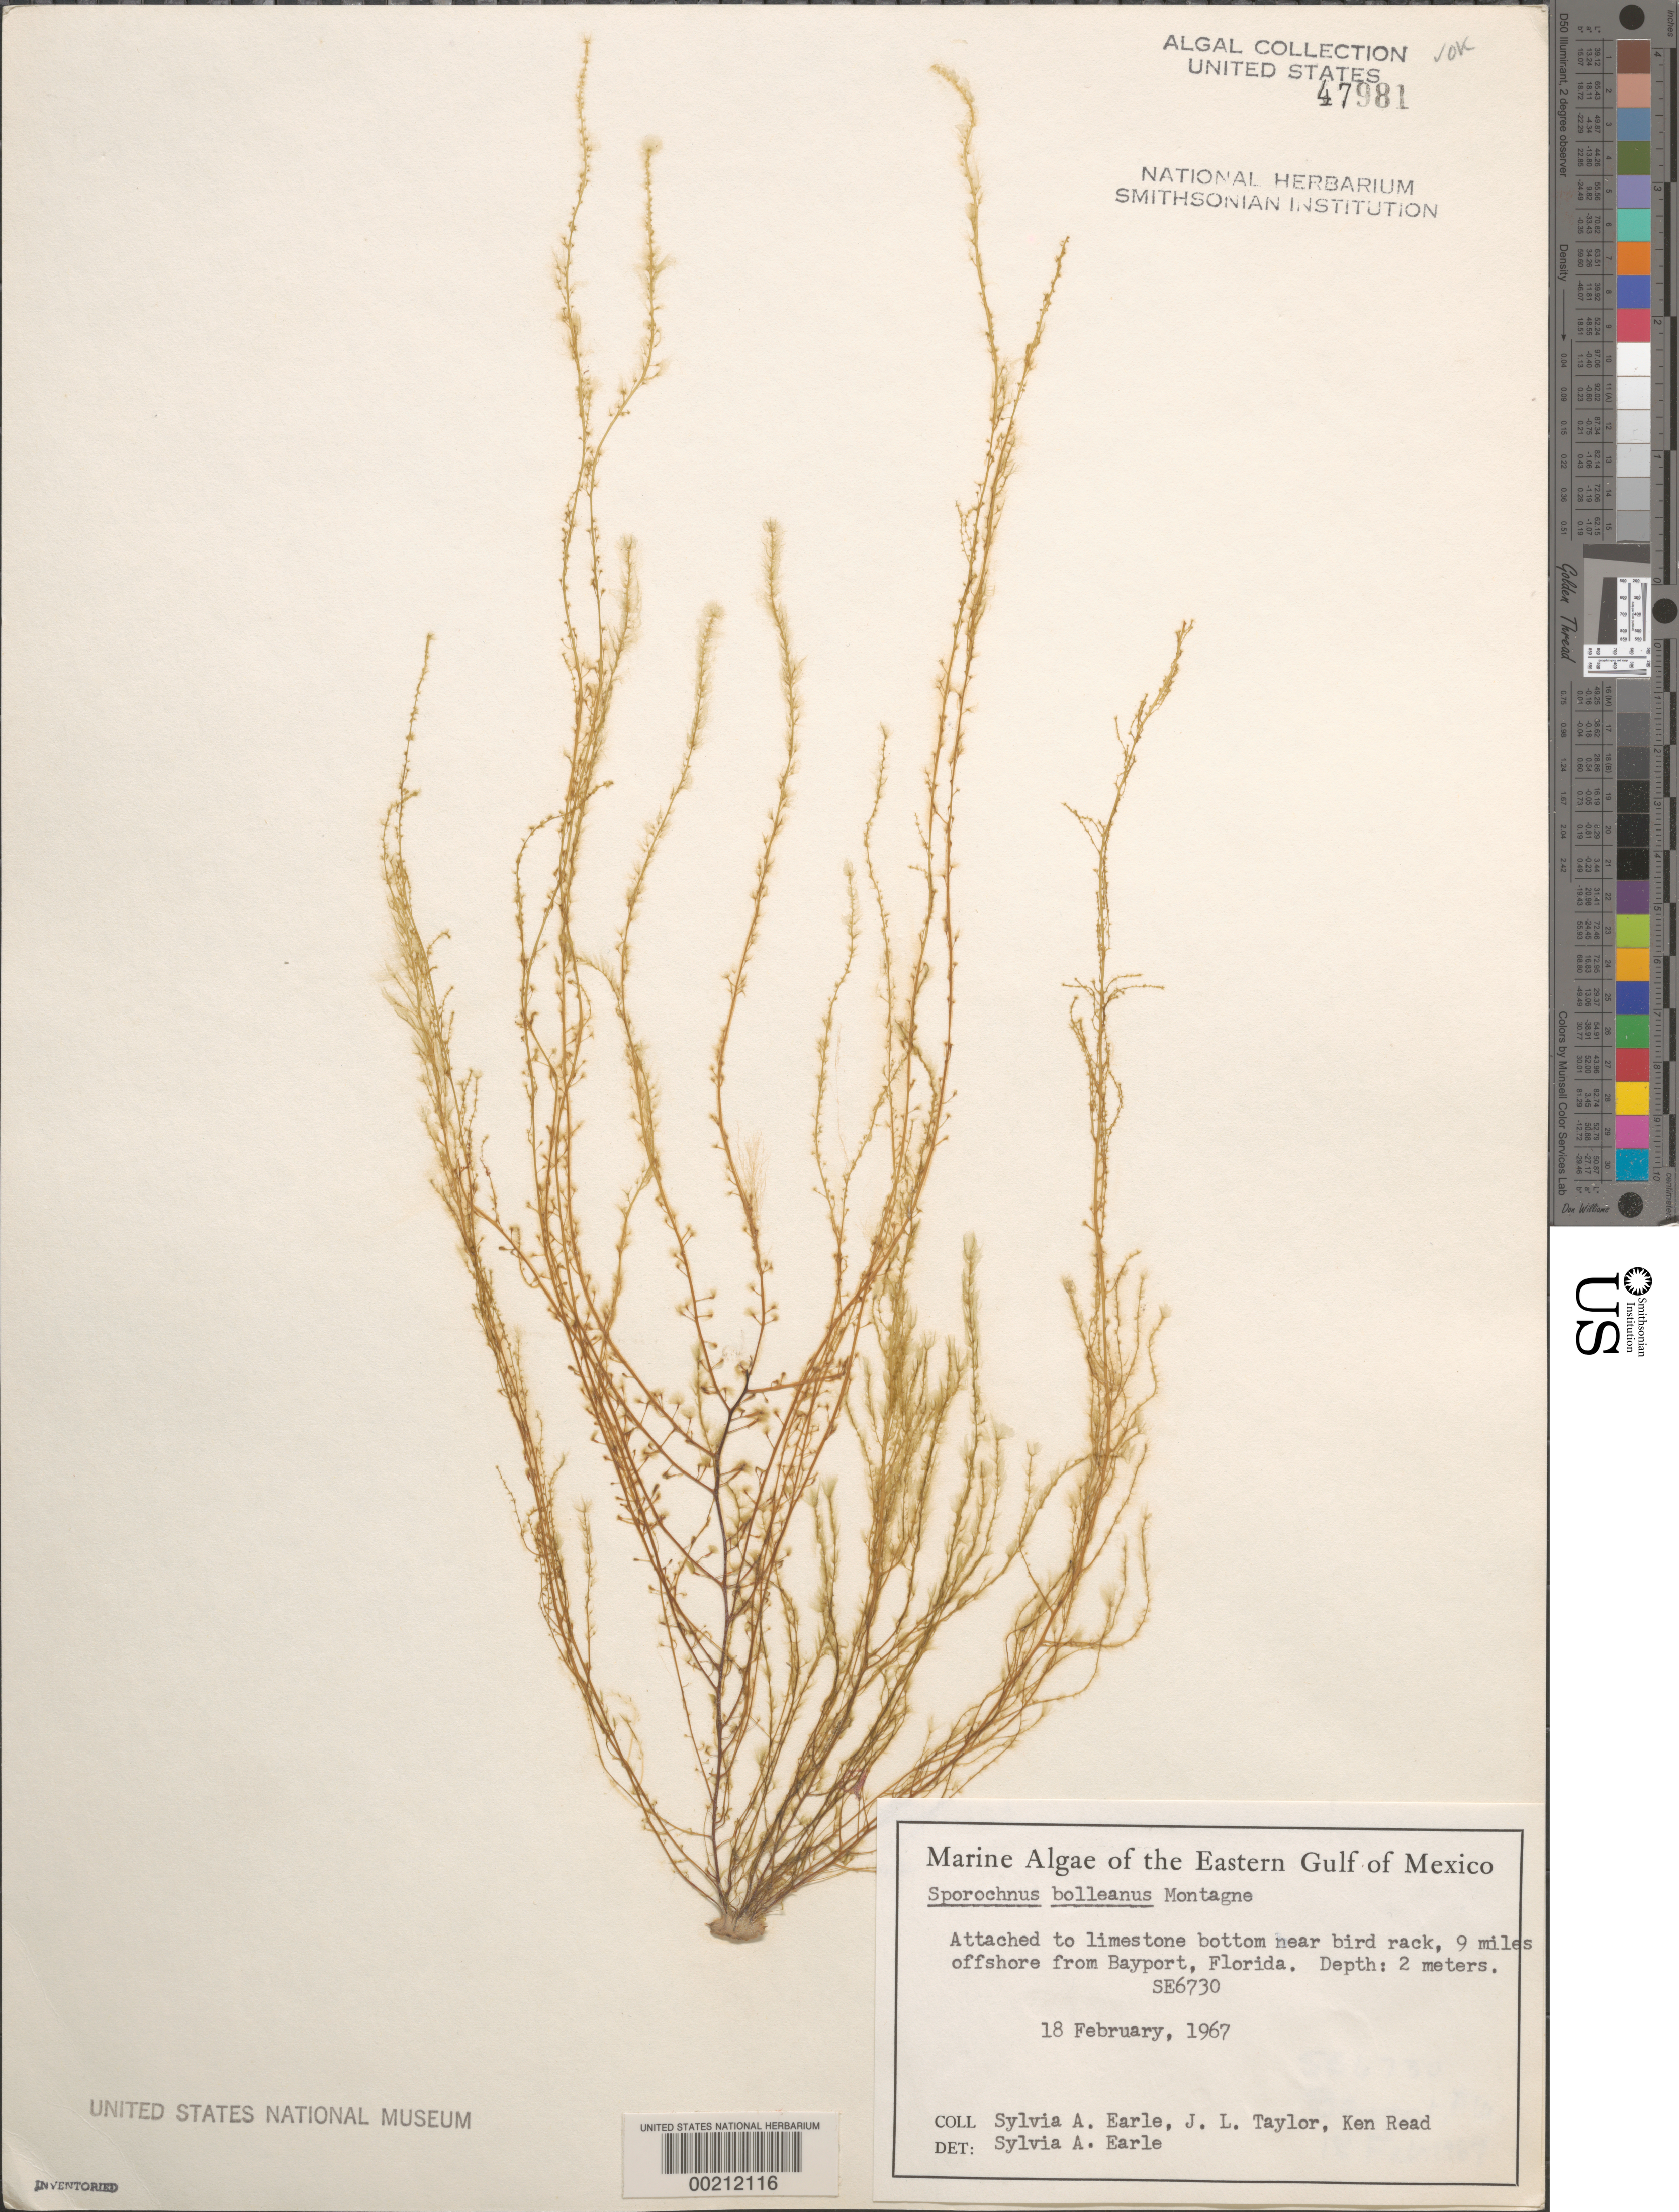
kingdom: Chromista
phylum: Ochrophyta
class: Phaeophyceae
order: Sporochnales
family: Sporochnaceae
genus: Sporochnus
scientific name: Sporochnus bolleanus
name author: Mont.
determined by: Earle, S. A.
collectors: S. A. Earle, J. L. Taylor & K. Read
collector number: SE 6730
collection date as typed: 18 Feb 1967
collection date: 1967-02-18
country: United States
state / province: Florida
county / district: Hernando County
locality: Near bird rack 9 miles off Bayport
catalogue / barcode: US 47981